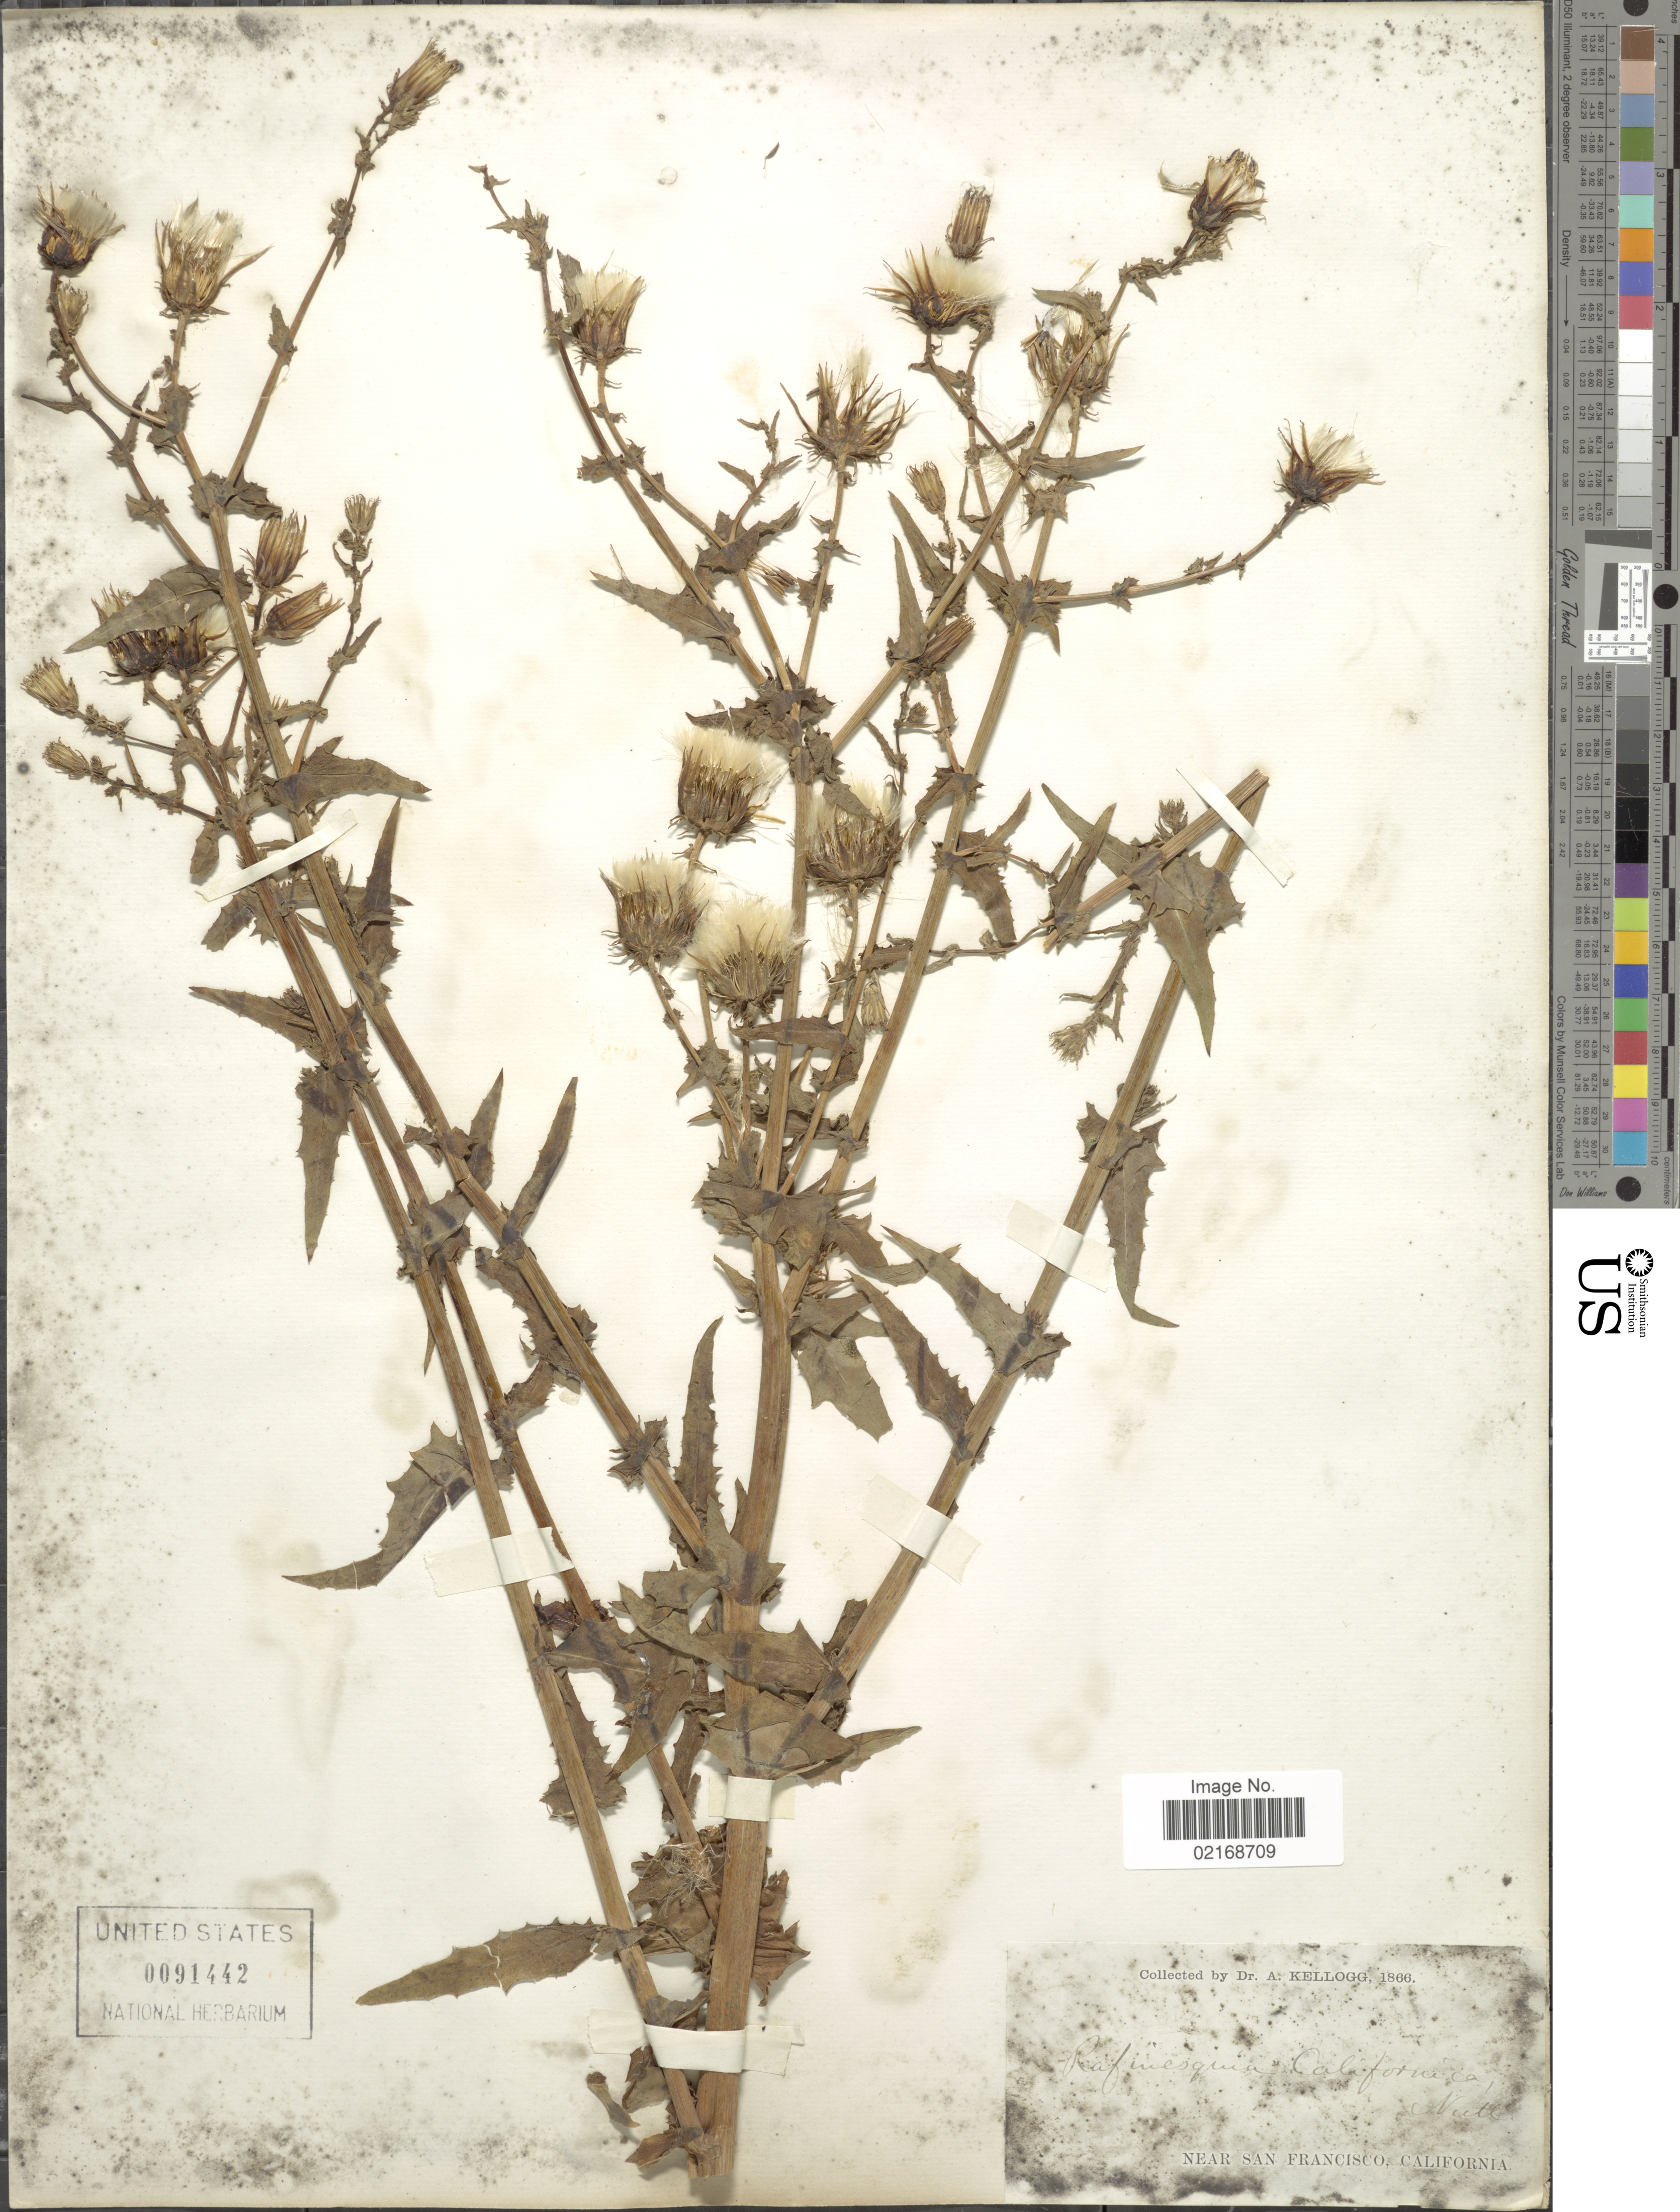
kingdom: Plantae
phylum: Tracheophyta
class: Magnoliopsida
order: Asterales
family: Asteraceae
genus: Rafinesquia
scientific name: Rafinesquia californica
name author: Nutt.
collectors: A. Kellogg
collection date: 1866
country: United States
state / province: California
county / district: San Francisco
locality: Near San Francisco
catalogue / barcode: US 91442